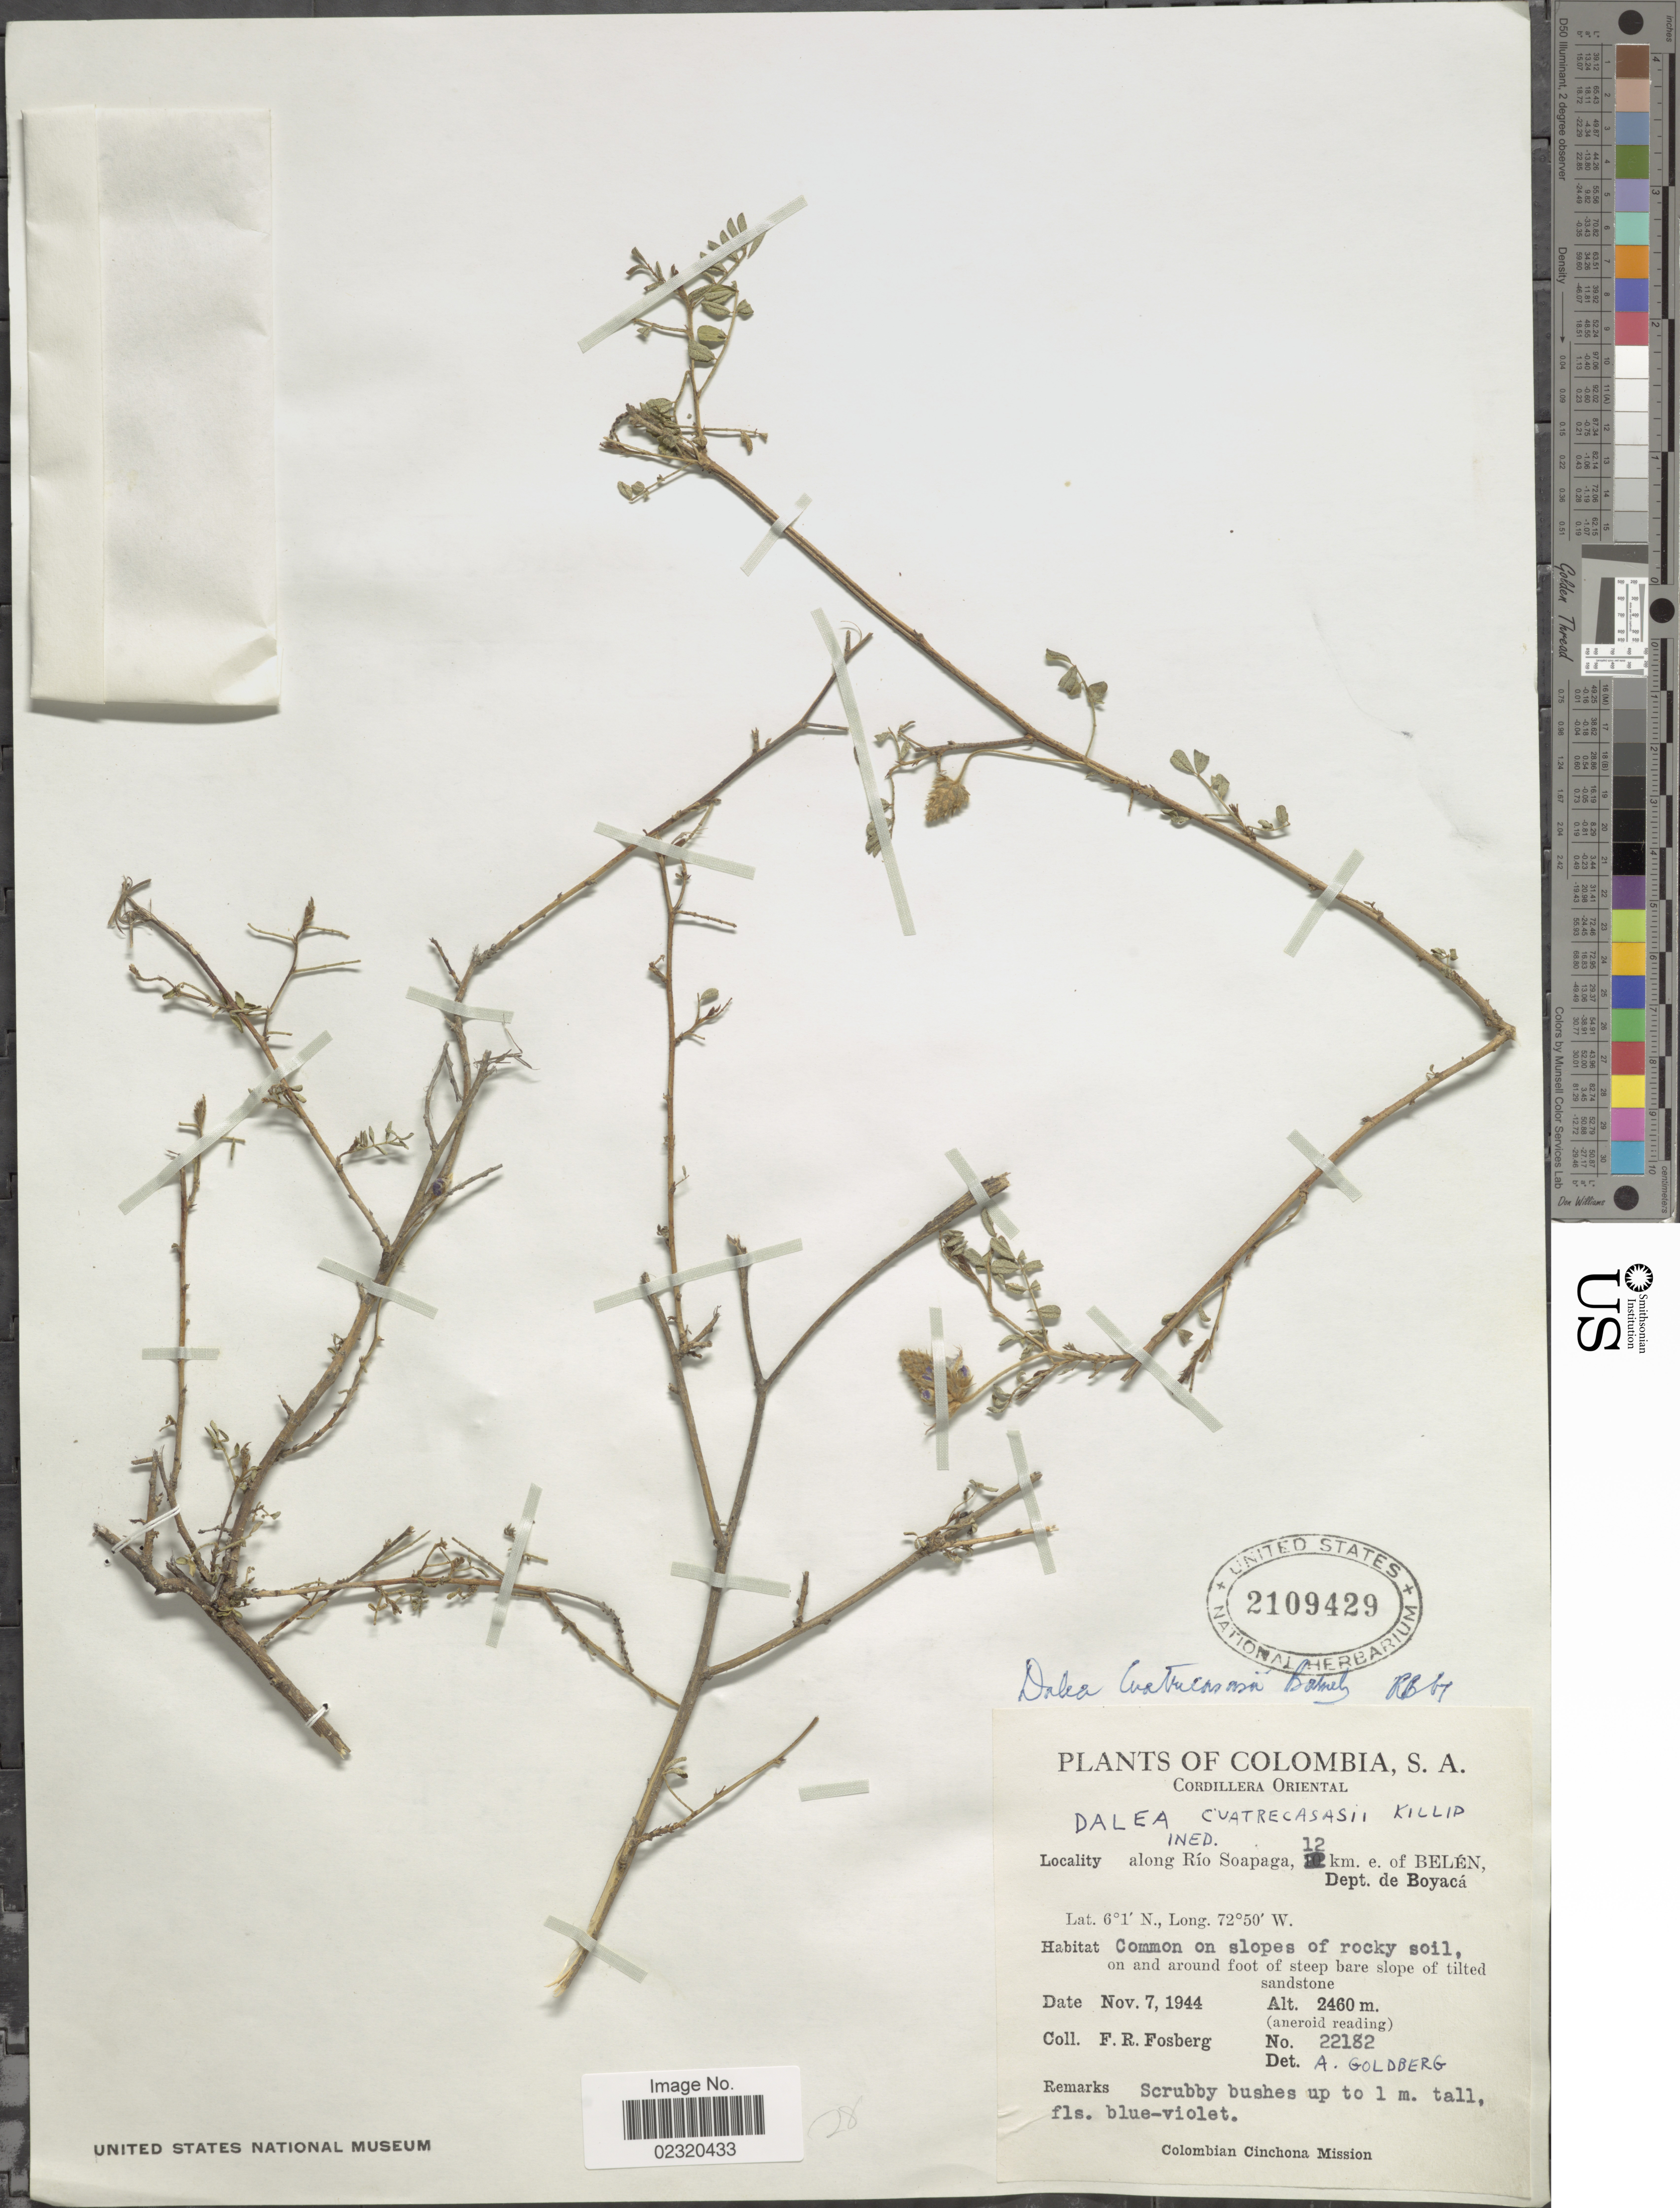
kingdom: Plantae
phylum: Tracheophyta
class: Magnoliopsida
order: Fabales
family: Fabaceae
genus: Dalea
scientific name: Dalea cuatrecasasii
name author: Barneby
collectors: F. R. Fosberg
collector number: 22182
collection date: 1944-11-07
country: Colombia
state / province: Boyacá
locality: Cordillera Oriental, along Rio Soapaga, 12 km e. of Belen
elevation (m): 2460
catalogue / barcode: US 2109429